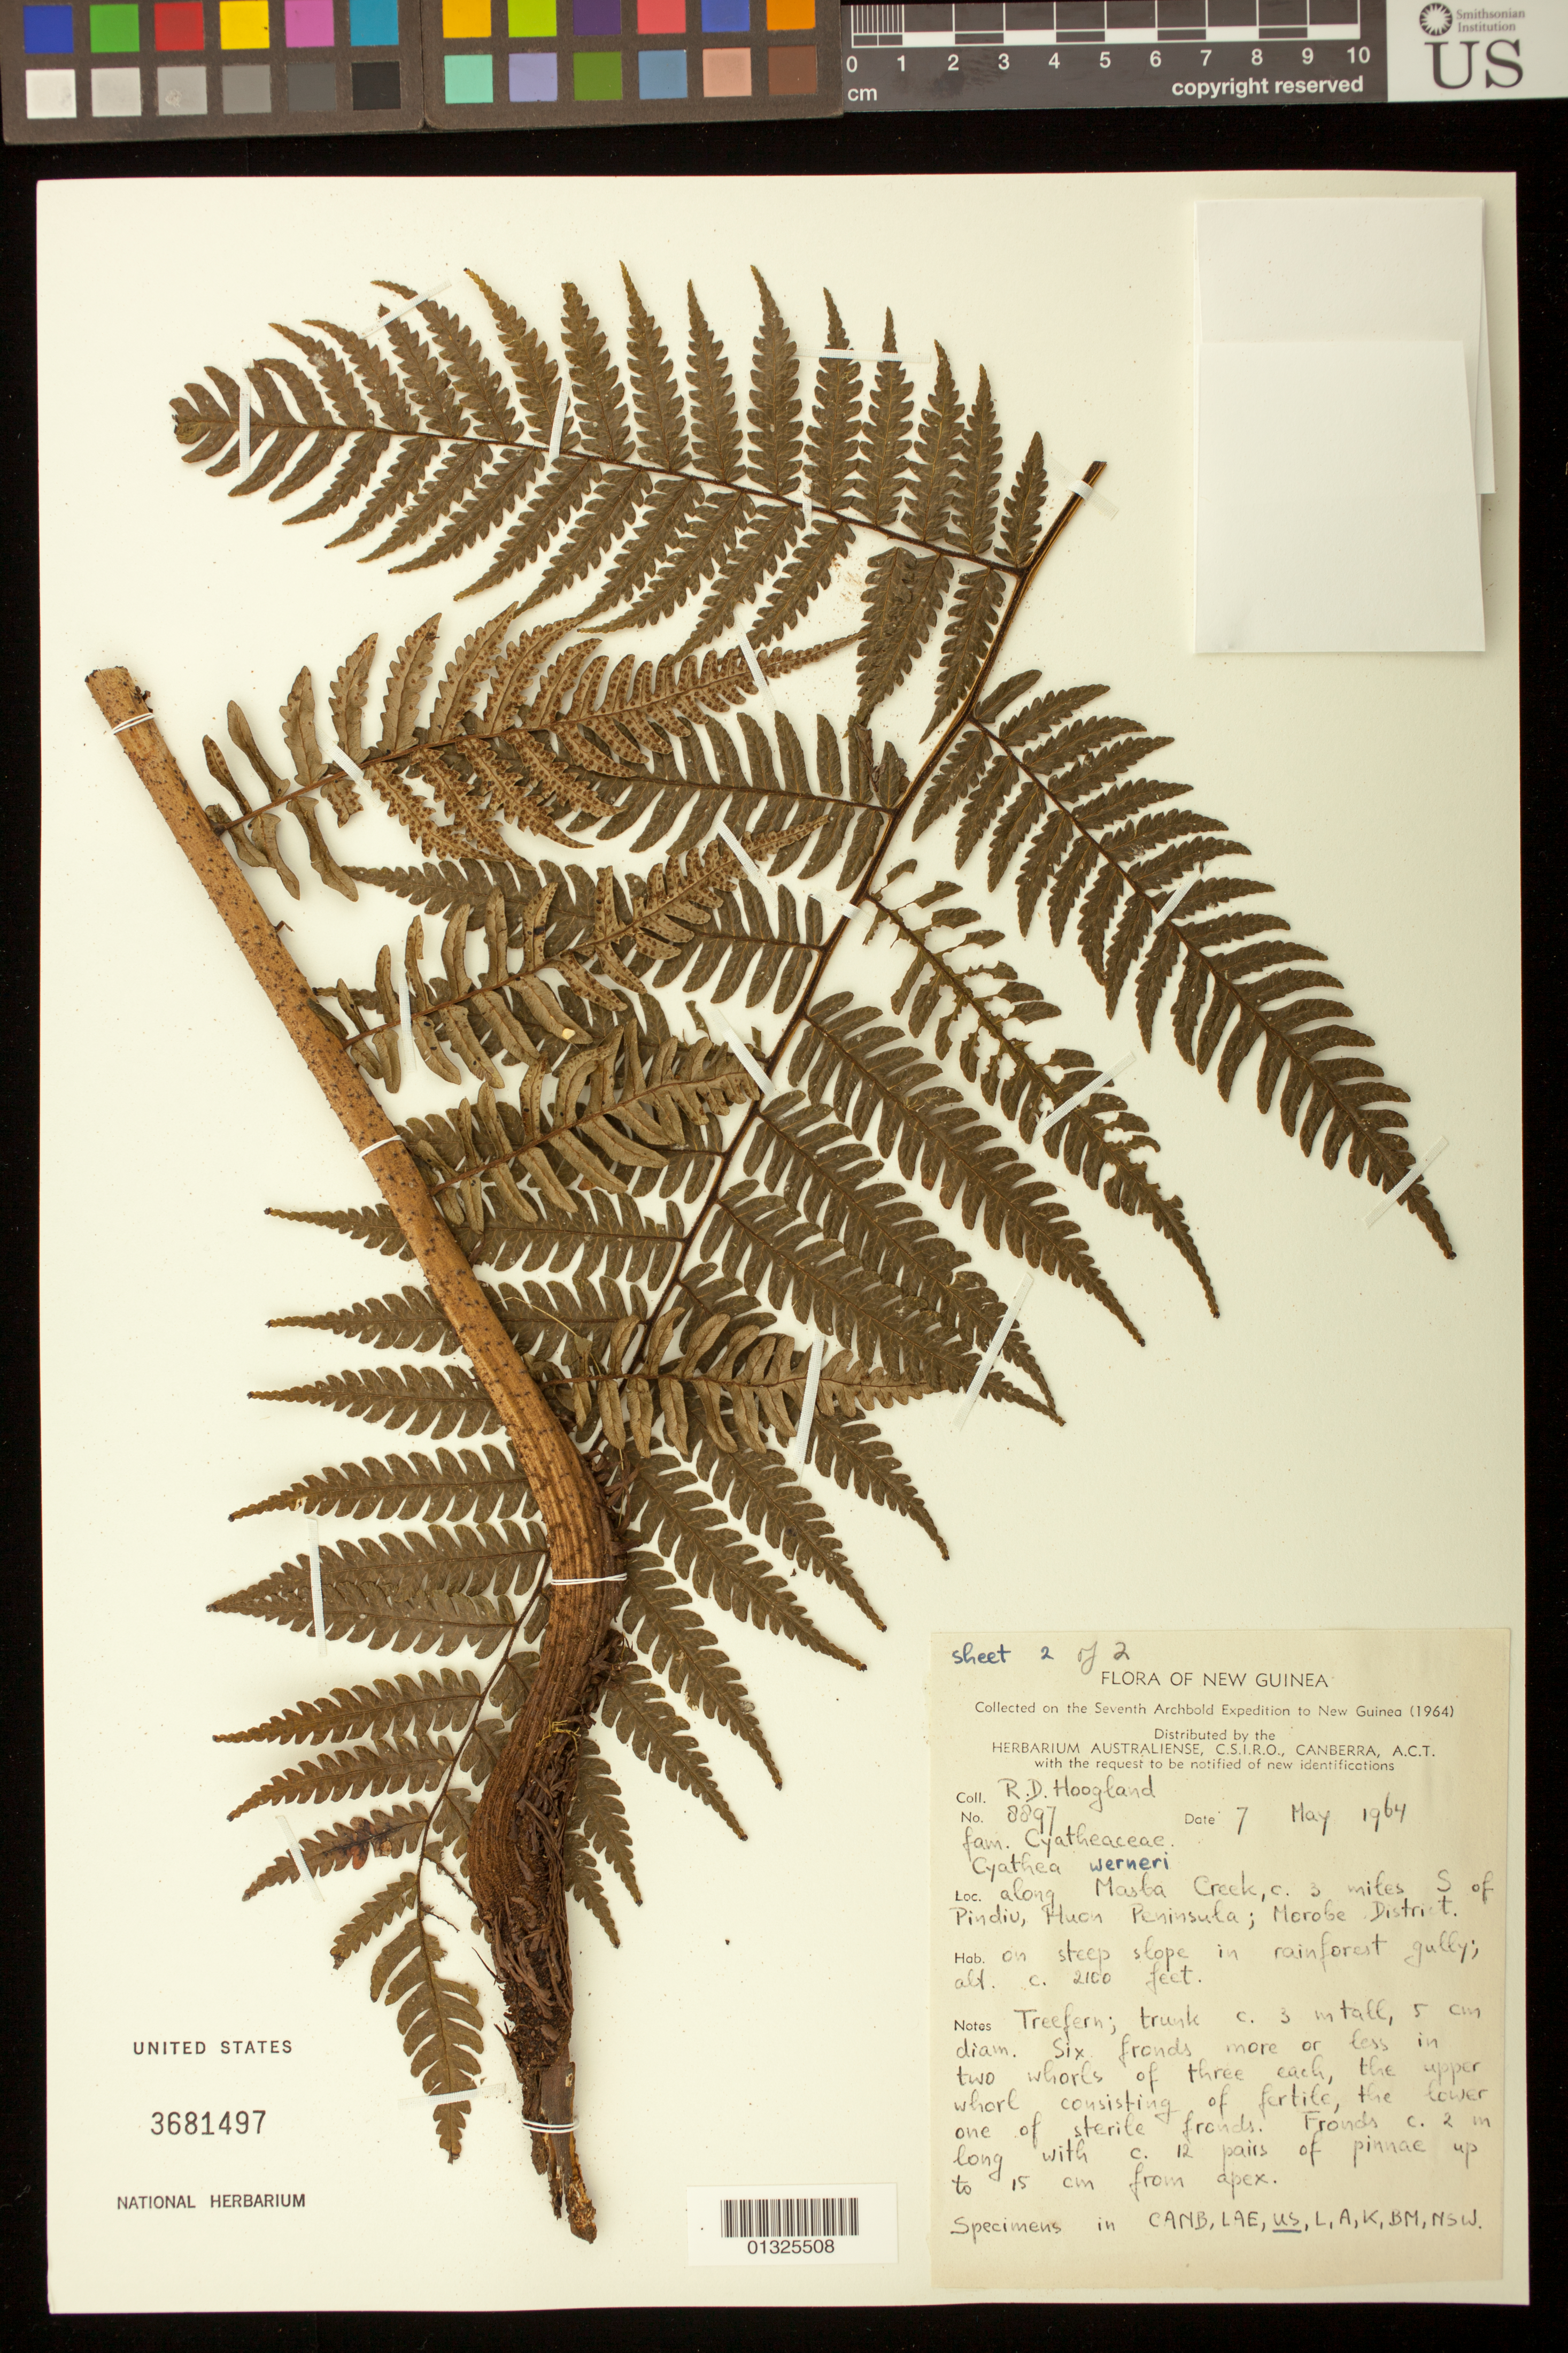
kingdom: Plantae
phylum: Tracheophyta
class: Polypodiopsida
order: Cyatheales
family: Cyatheaceae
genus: Cyathea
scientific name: Cyathea werneri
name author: Rosenst.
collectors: R. D. Hoogland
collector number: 8897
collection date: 1964-05-07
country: Papua New Guinea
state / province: Morobe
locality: along Masba Creek, c. 3 miles south of Pindiu, Huon Peninsula, Morobe District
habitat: on steep slope in rainforest gully.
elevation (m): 640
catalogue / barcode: US 3681497